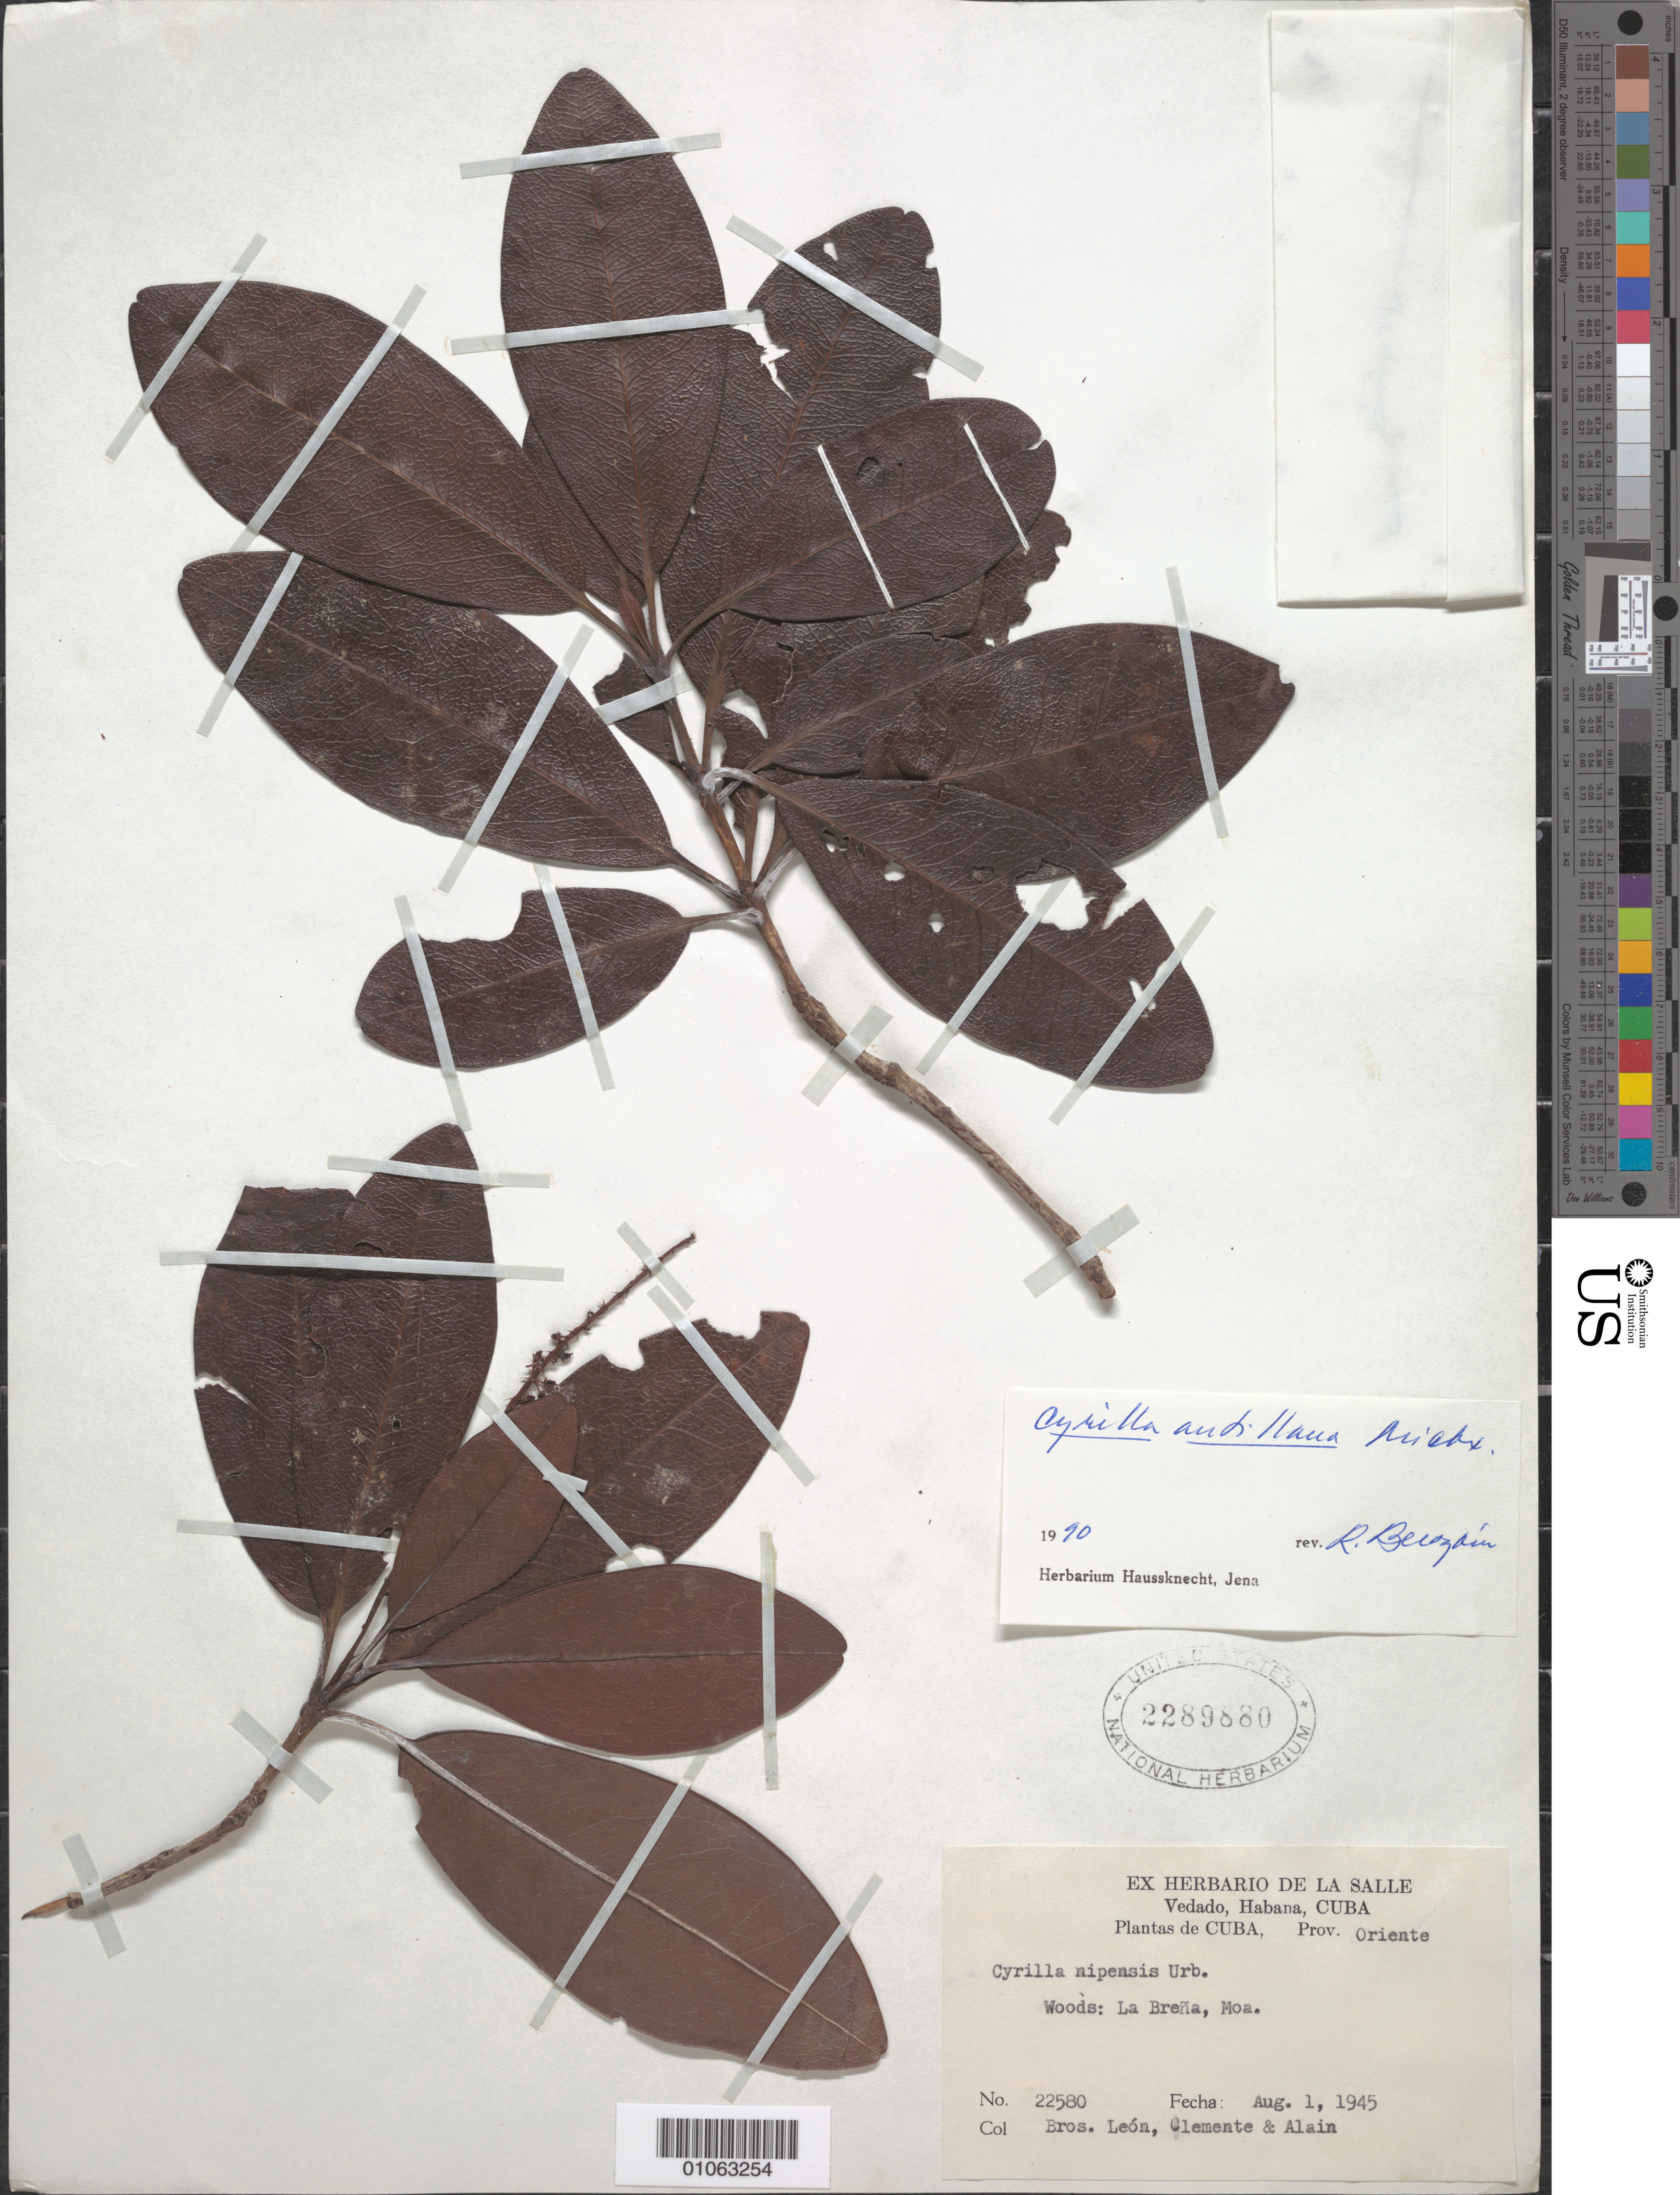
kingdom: Plantae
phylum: Tracheophyta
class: Magnoliopsida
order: Ericales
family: Cyrillaceae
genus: Cyrilla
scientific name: Cyrilla antillana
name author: Michx.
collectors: Bro. León, Bro. Clemente & A. H. Liogier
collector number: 22580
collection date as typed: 01 Aug 1945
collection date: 1945-08-01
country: Cuba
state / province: Holguín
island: Cuba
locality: Woods: La Brena, Moa Oriente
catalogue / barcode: US 2289880